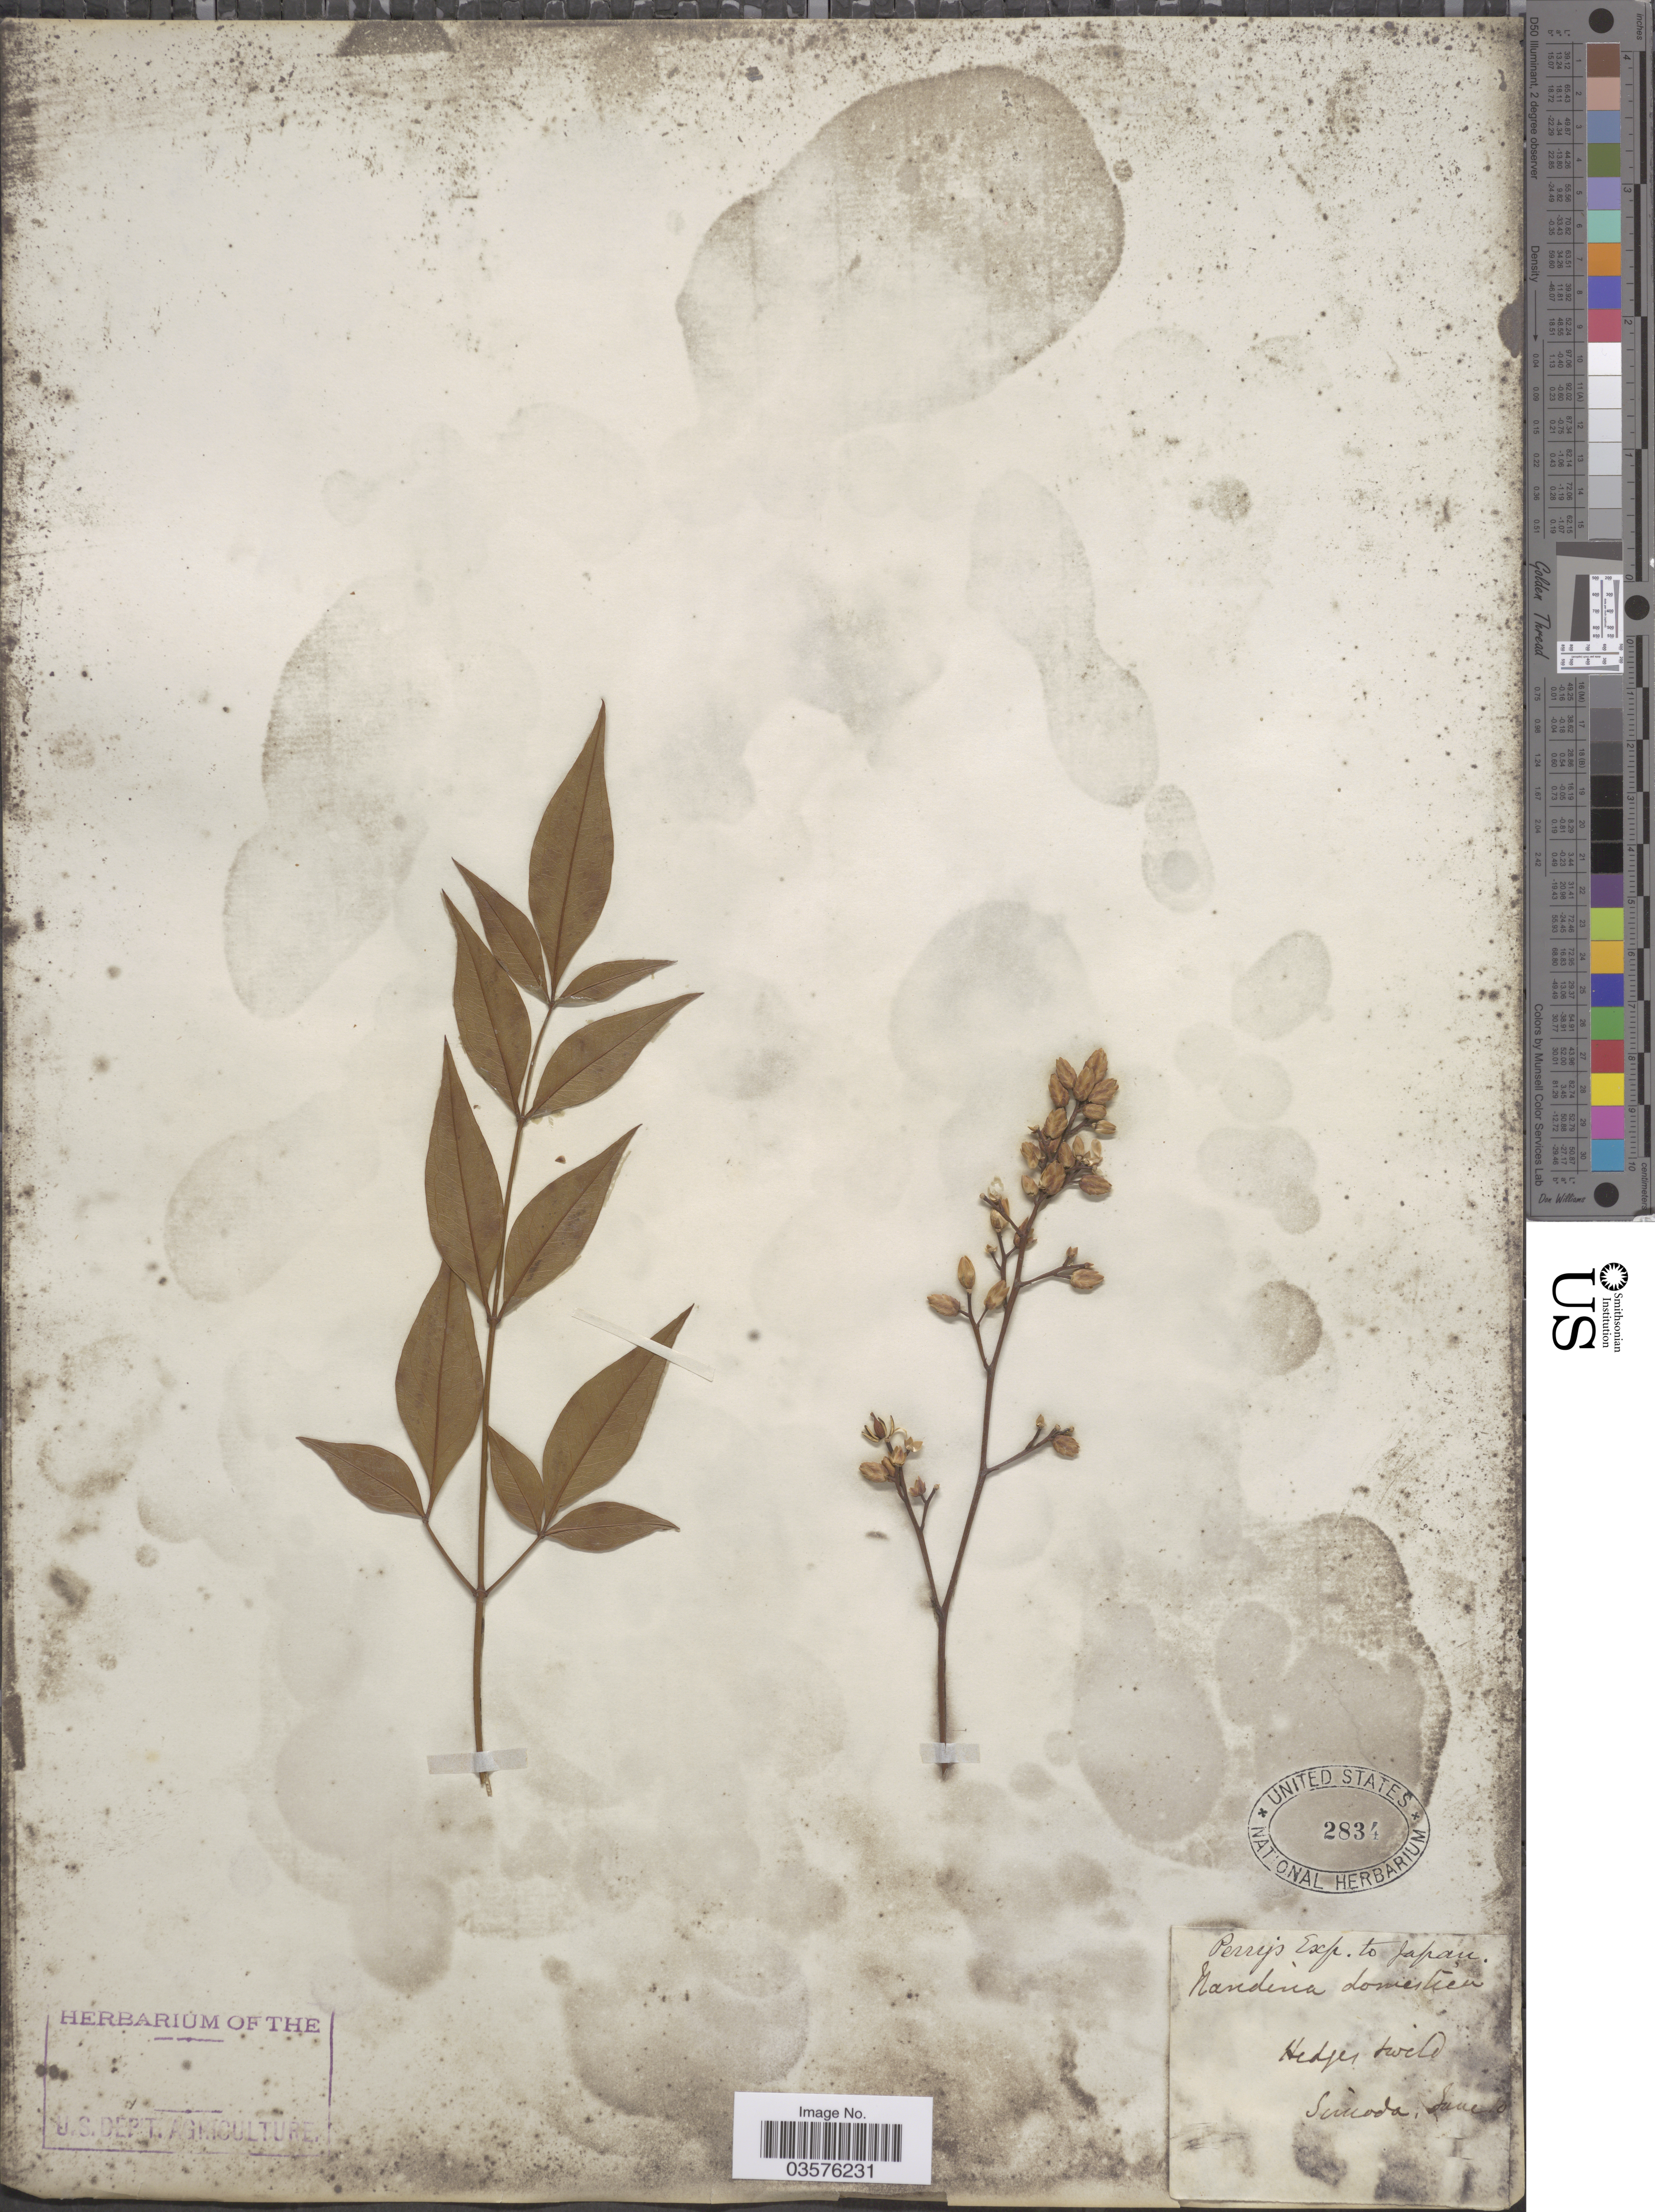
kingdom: Plantae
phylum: Tracheophyta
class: Magnoliopsida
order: Ranunculales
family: Berberidaceae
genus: Nandina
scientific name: Nandina domestica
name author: Thunb.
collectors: -- Perry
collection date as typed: Transcribed d/m/y: /6/10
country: Japan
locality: Simoda.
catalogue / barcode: US 2834